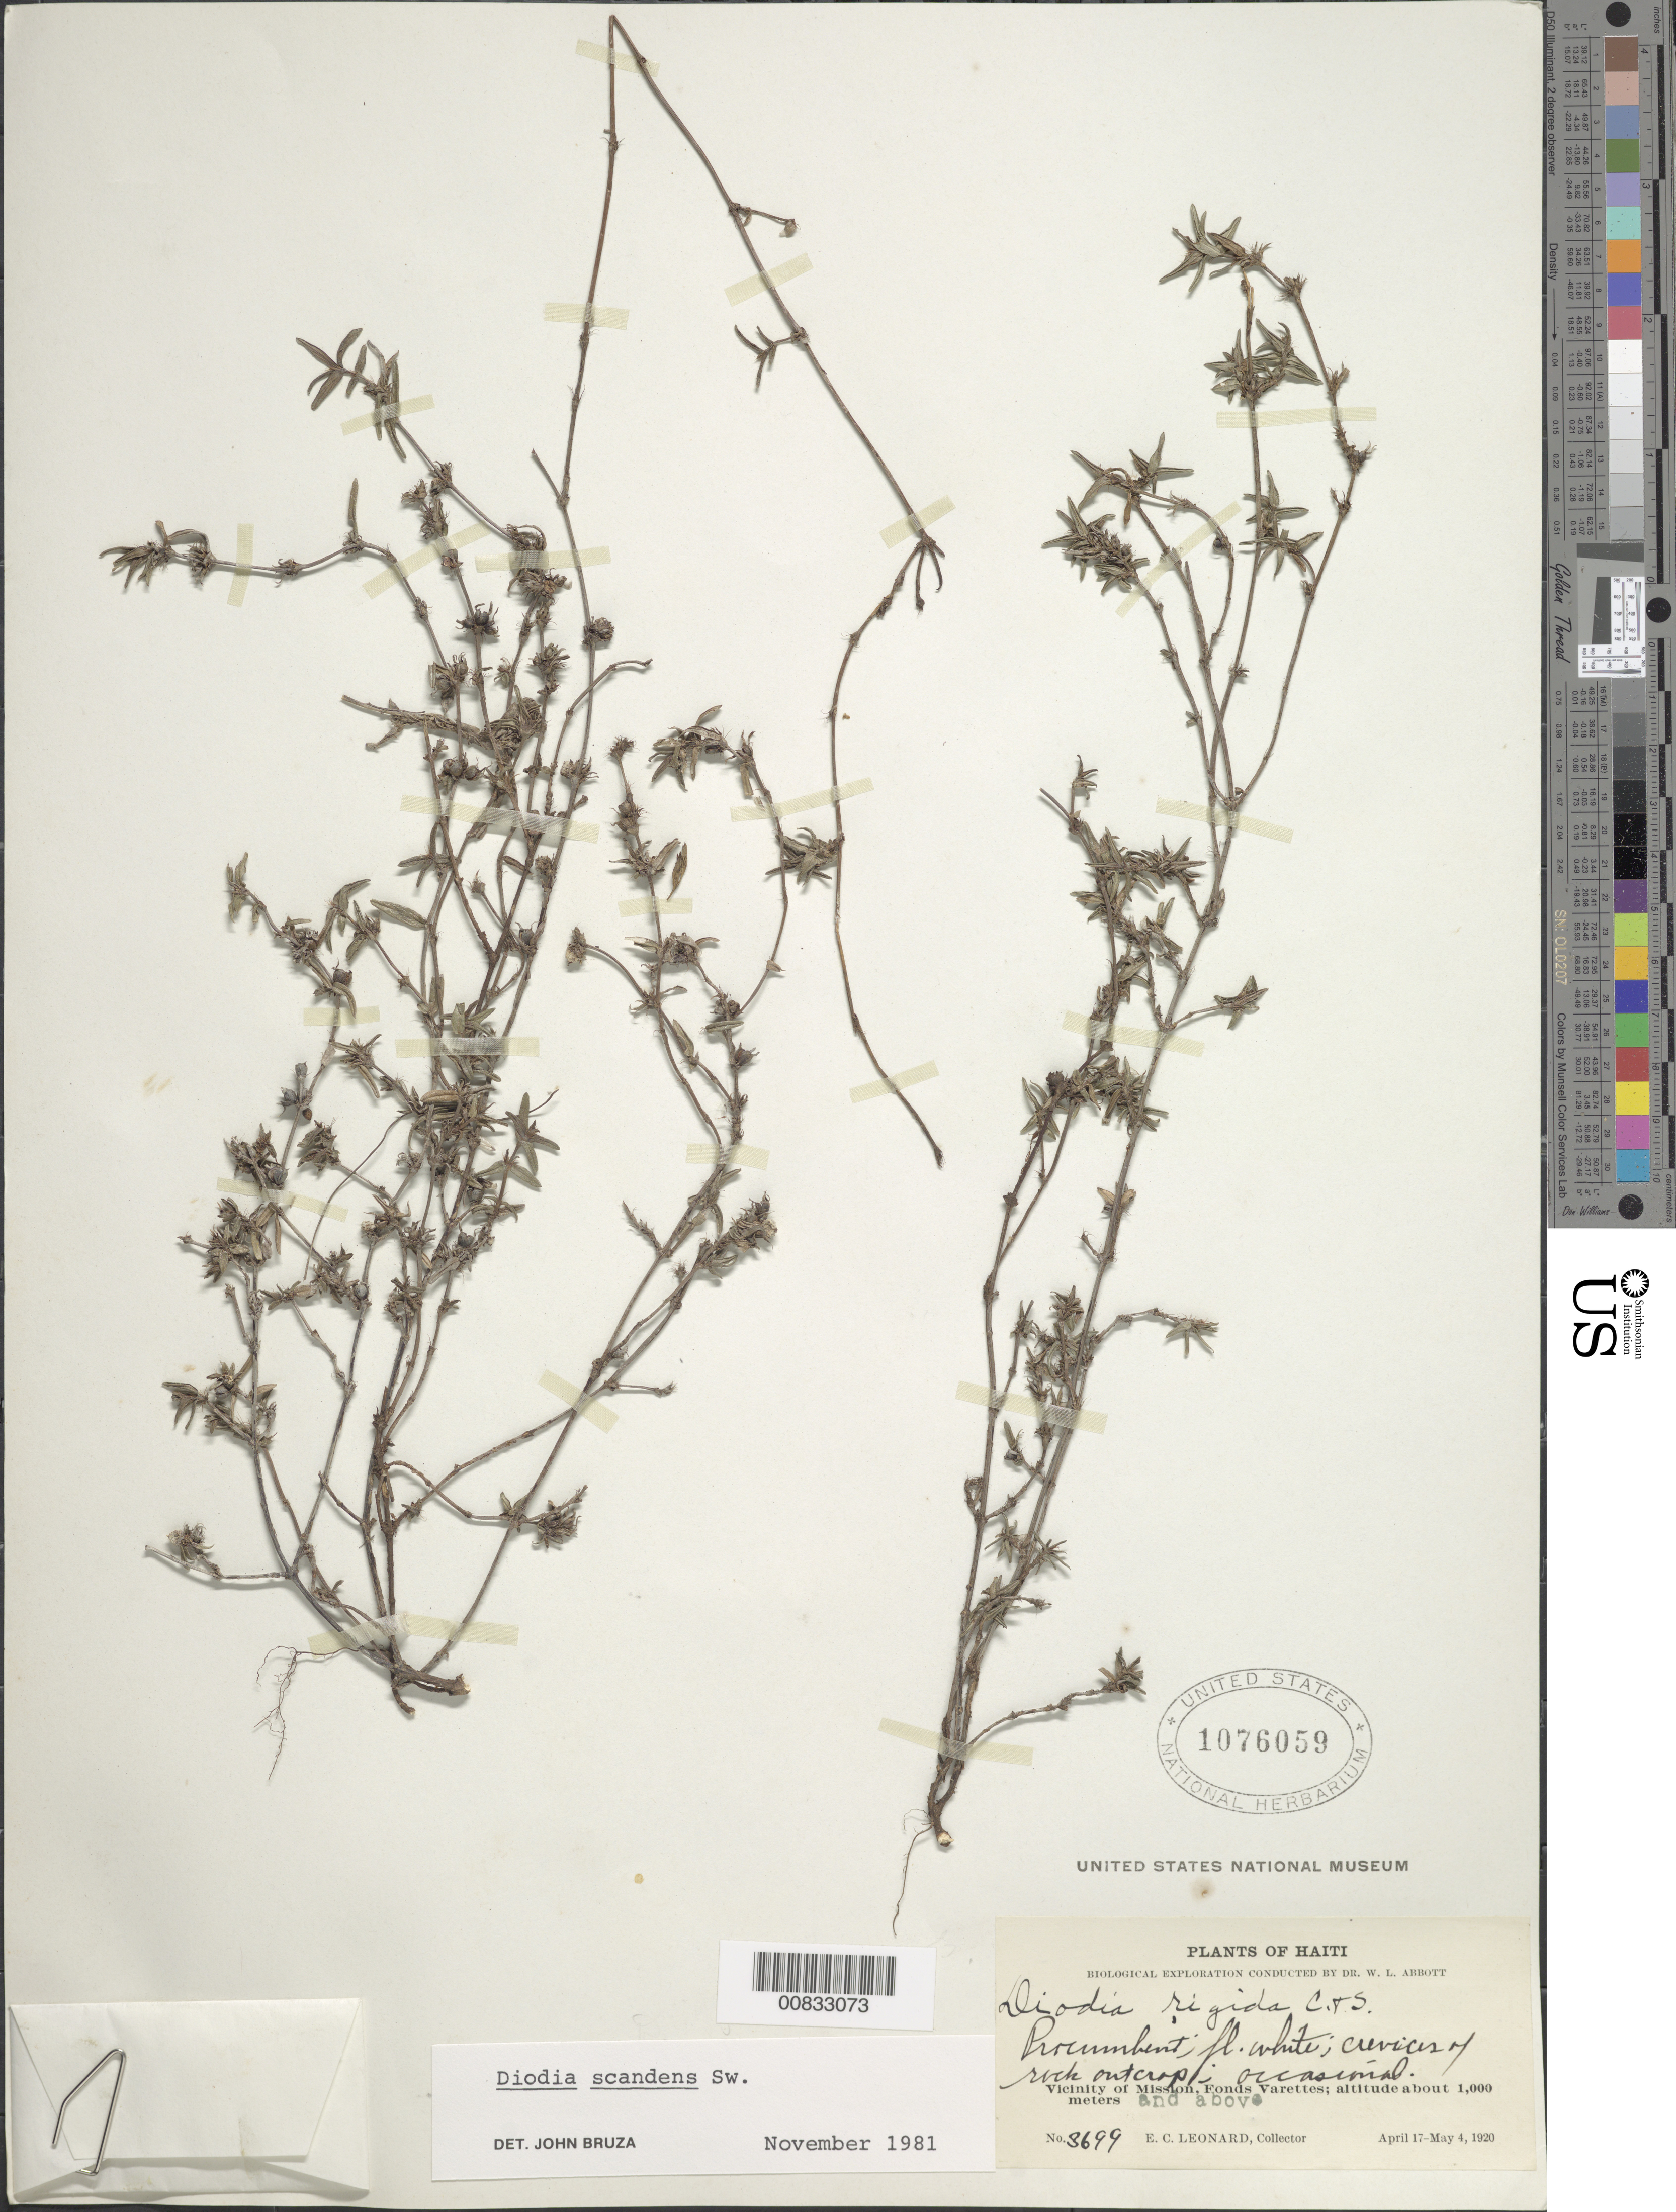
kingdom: Plantae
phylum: Tracheophyta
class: Magnoliopsida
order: Gentianales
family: Rubiaceae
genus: Diodia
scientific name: Diodia scandens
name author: Sw.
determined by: Bruza, J.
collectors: E. C. Leonard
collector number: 3699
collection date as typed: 17 Apr 1920 to 04 May 1920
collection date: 1920-04-17/1920-05-04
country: Haiti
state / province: Ouest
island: Hispaniola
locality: Vicinity of Mission, Fond Verrettes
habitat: Crevices of rock outcrop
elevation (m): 1000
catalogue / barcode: US 1076059